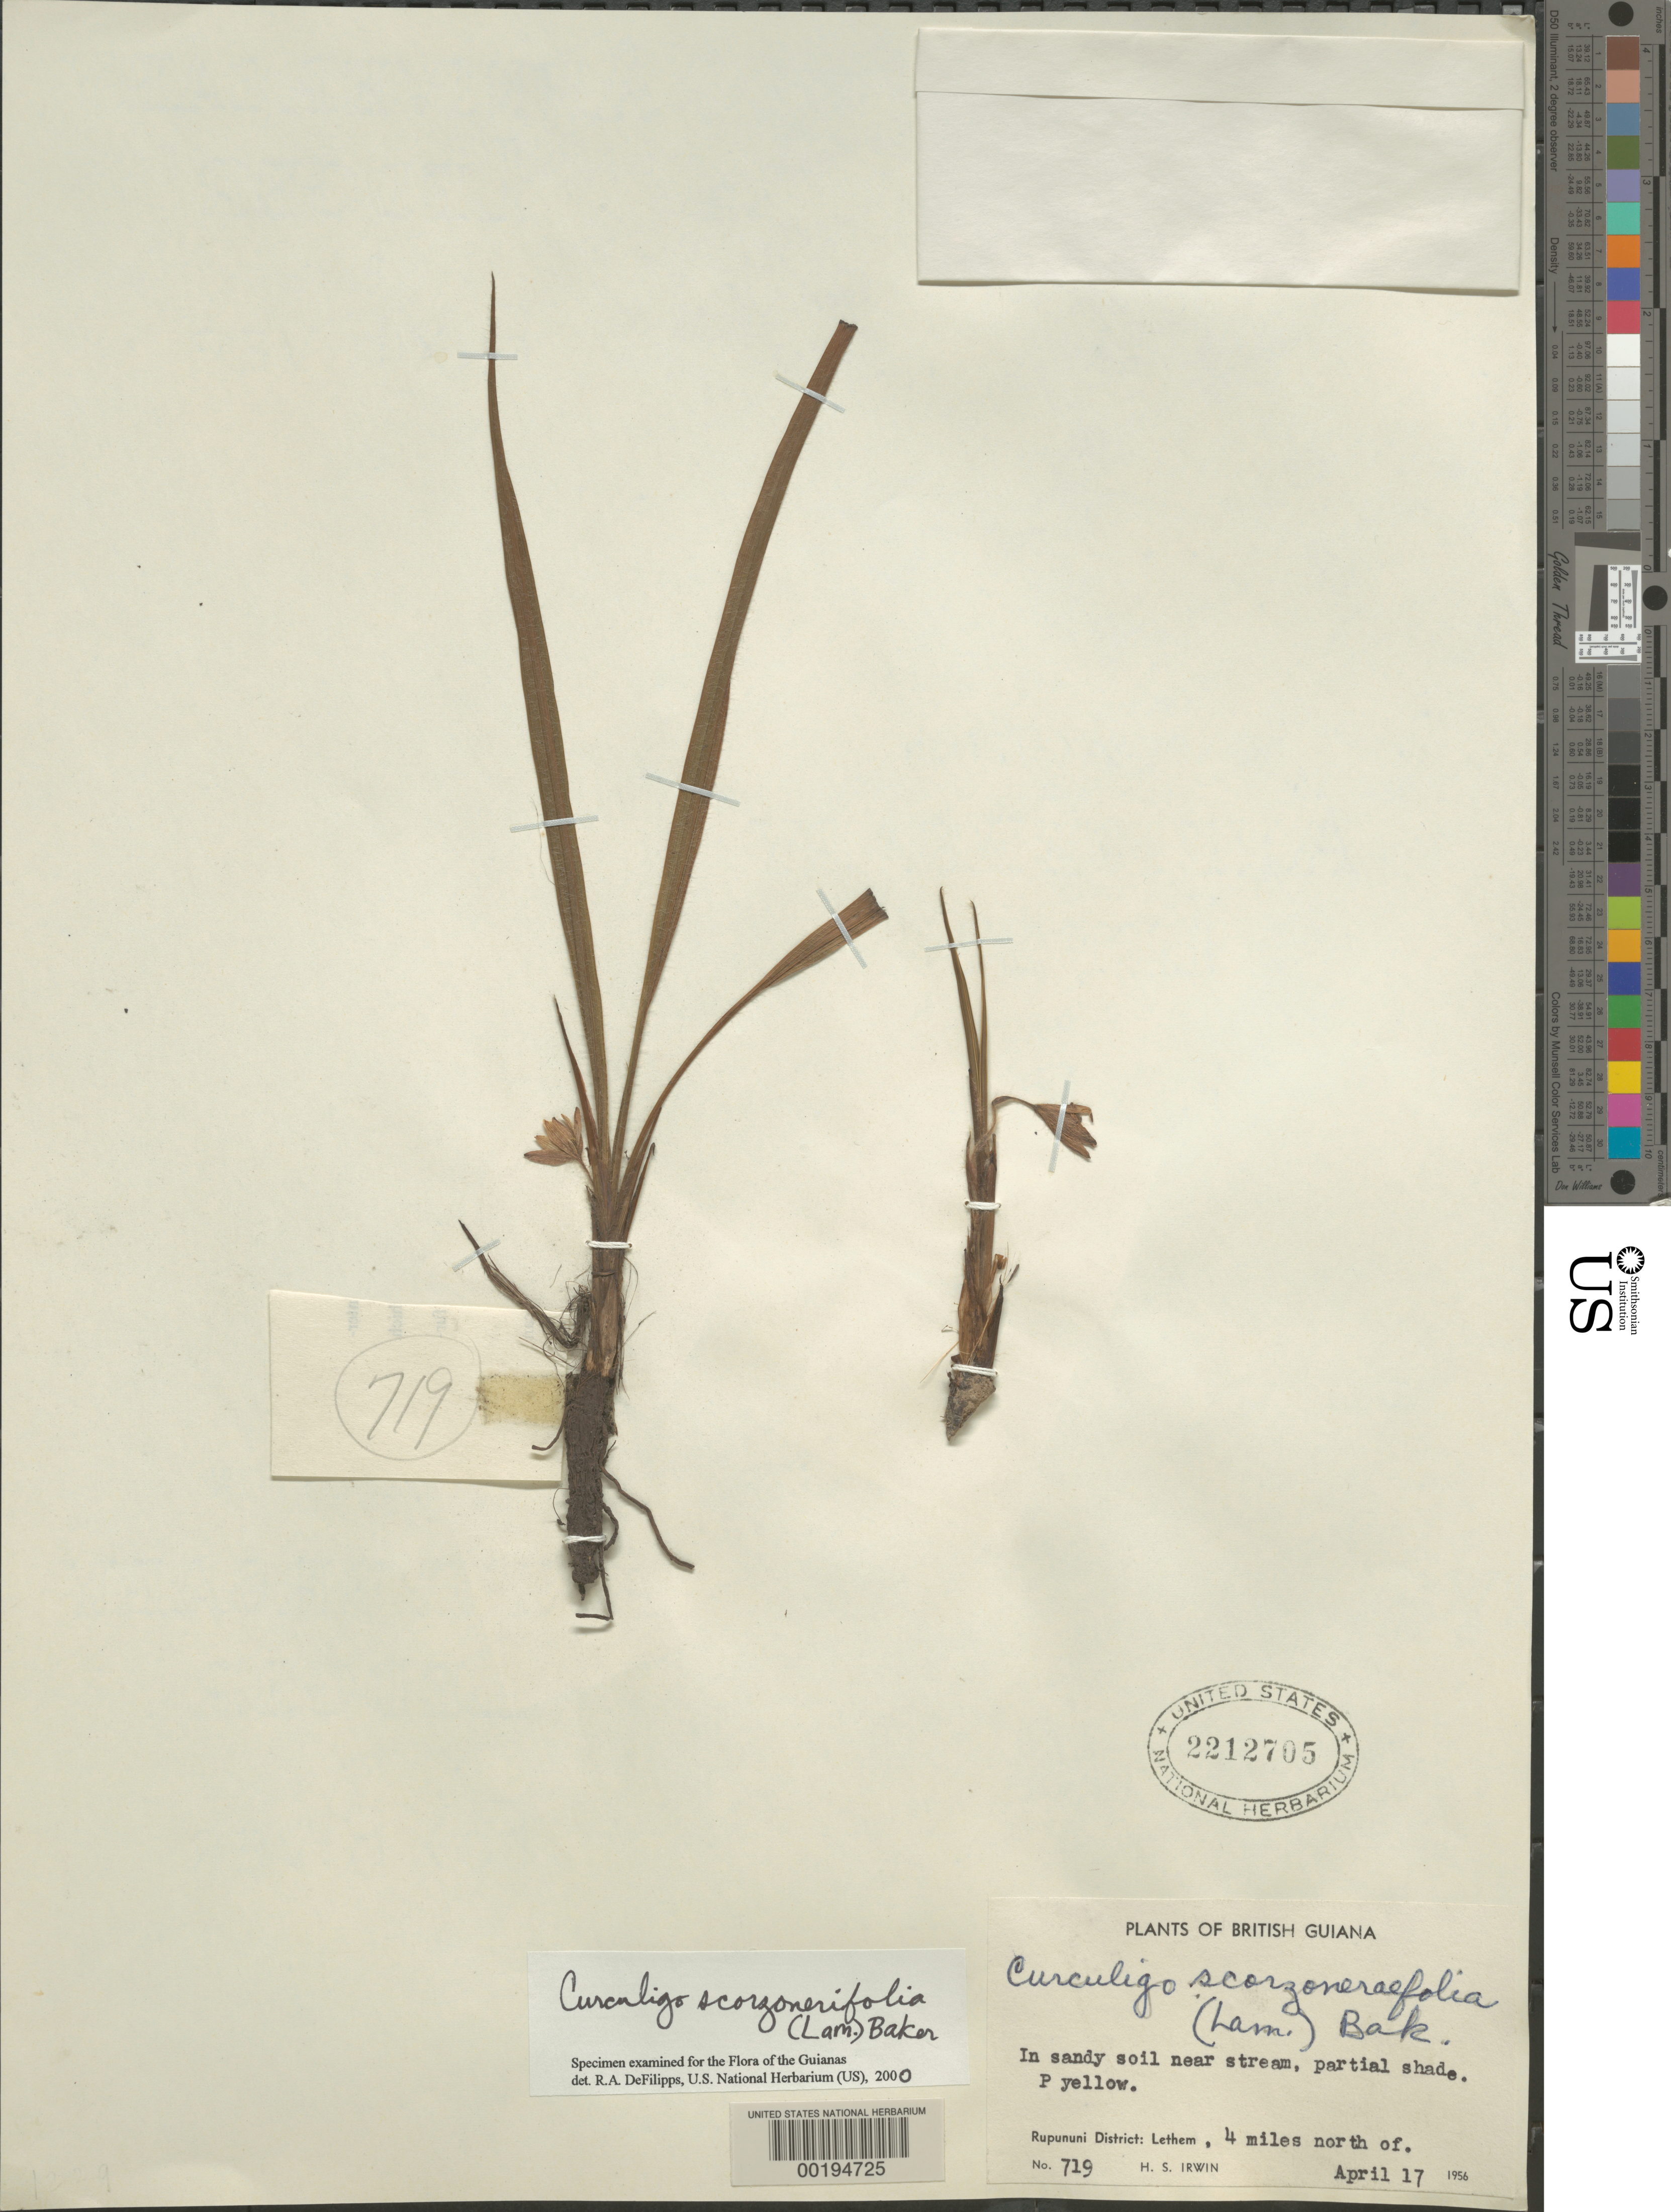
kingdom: Plantae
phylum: Tracheophyta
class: Liliopsida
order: Asparagales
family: Hypoxidaceae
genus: Curculigo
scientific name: Curculigo scorzonerifolia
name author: (Lam.) Baker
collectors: H. Irwin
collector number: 719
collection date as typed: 17 Apr 1956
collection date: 1956-04-17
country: Guyana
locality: Rupununi dist.: 4 mi n of lethem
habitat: In sandy soil, partial shade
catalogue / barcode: US 2212705